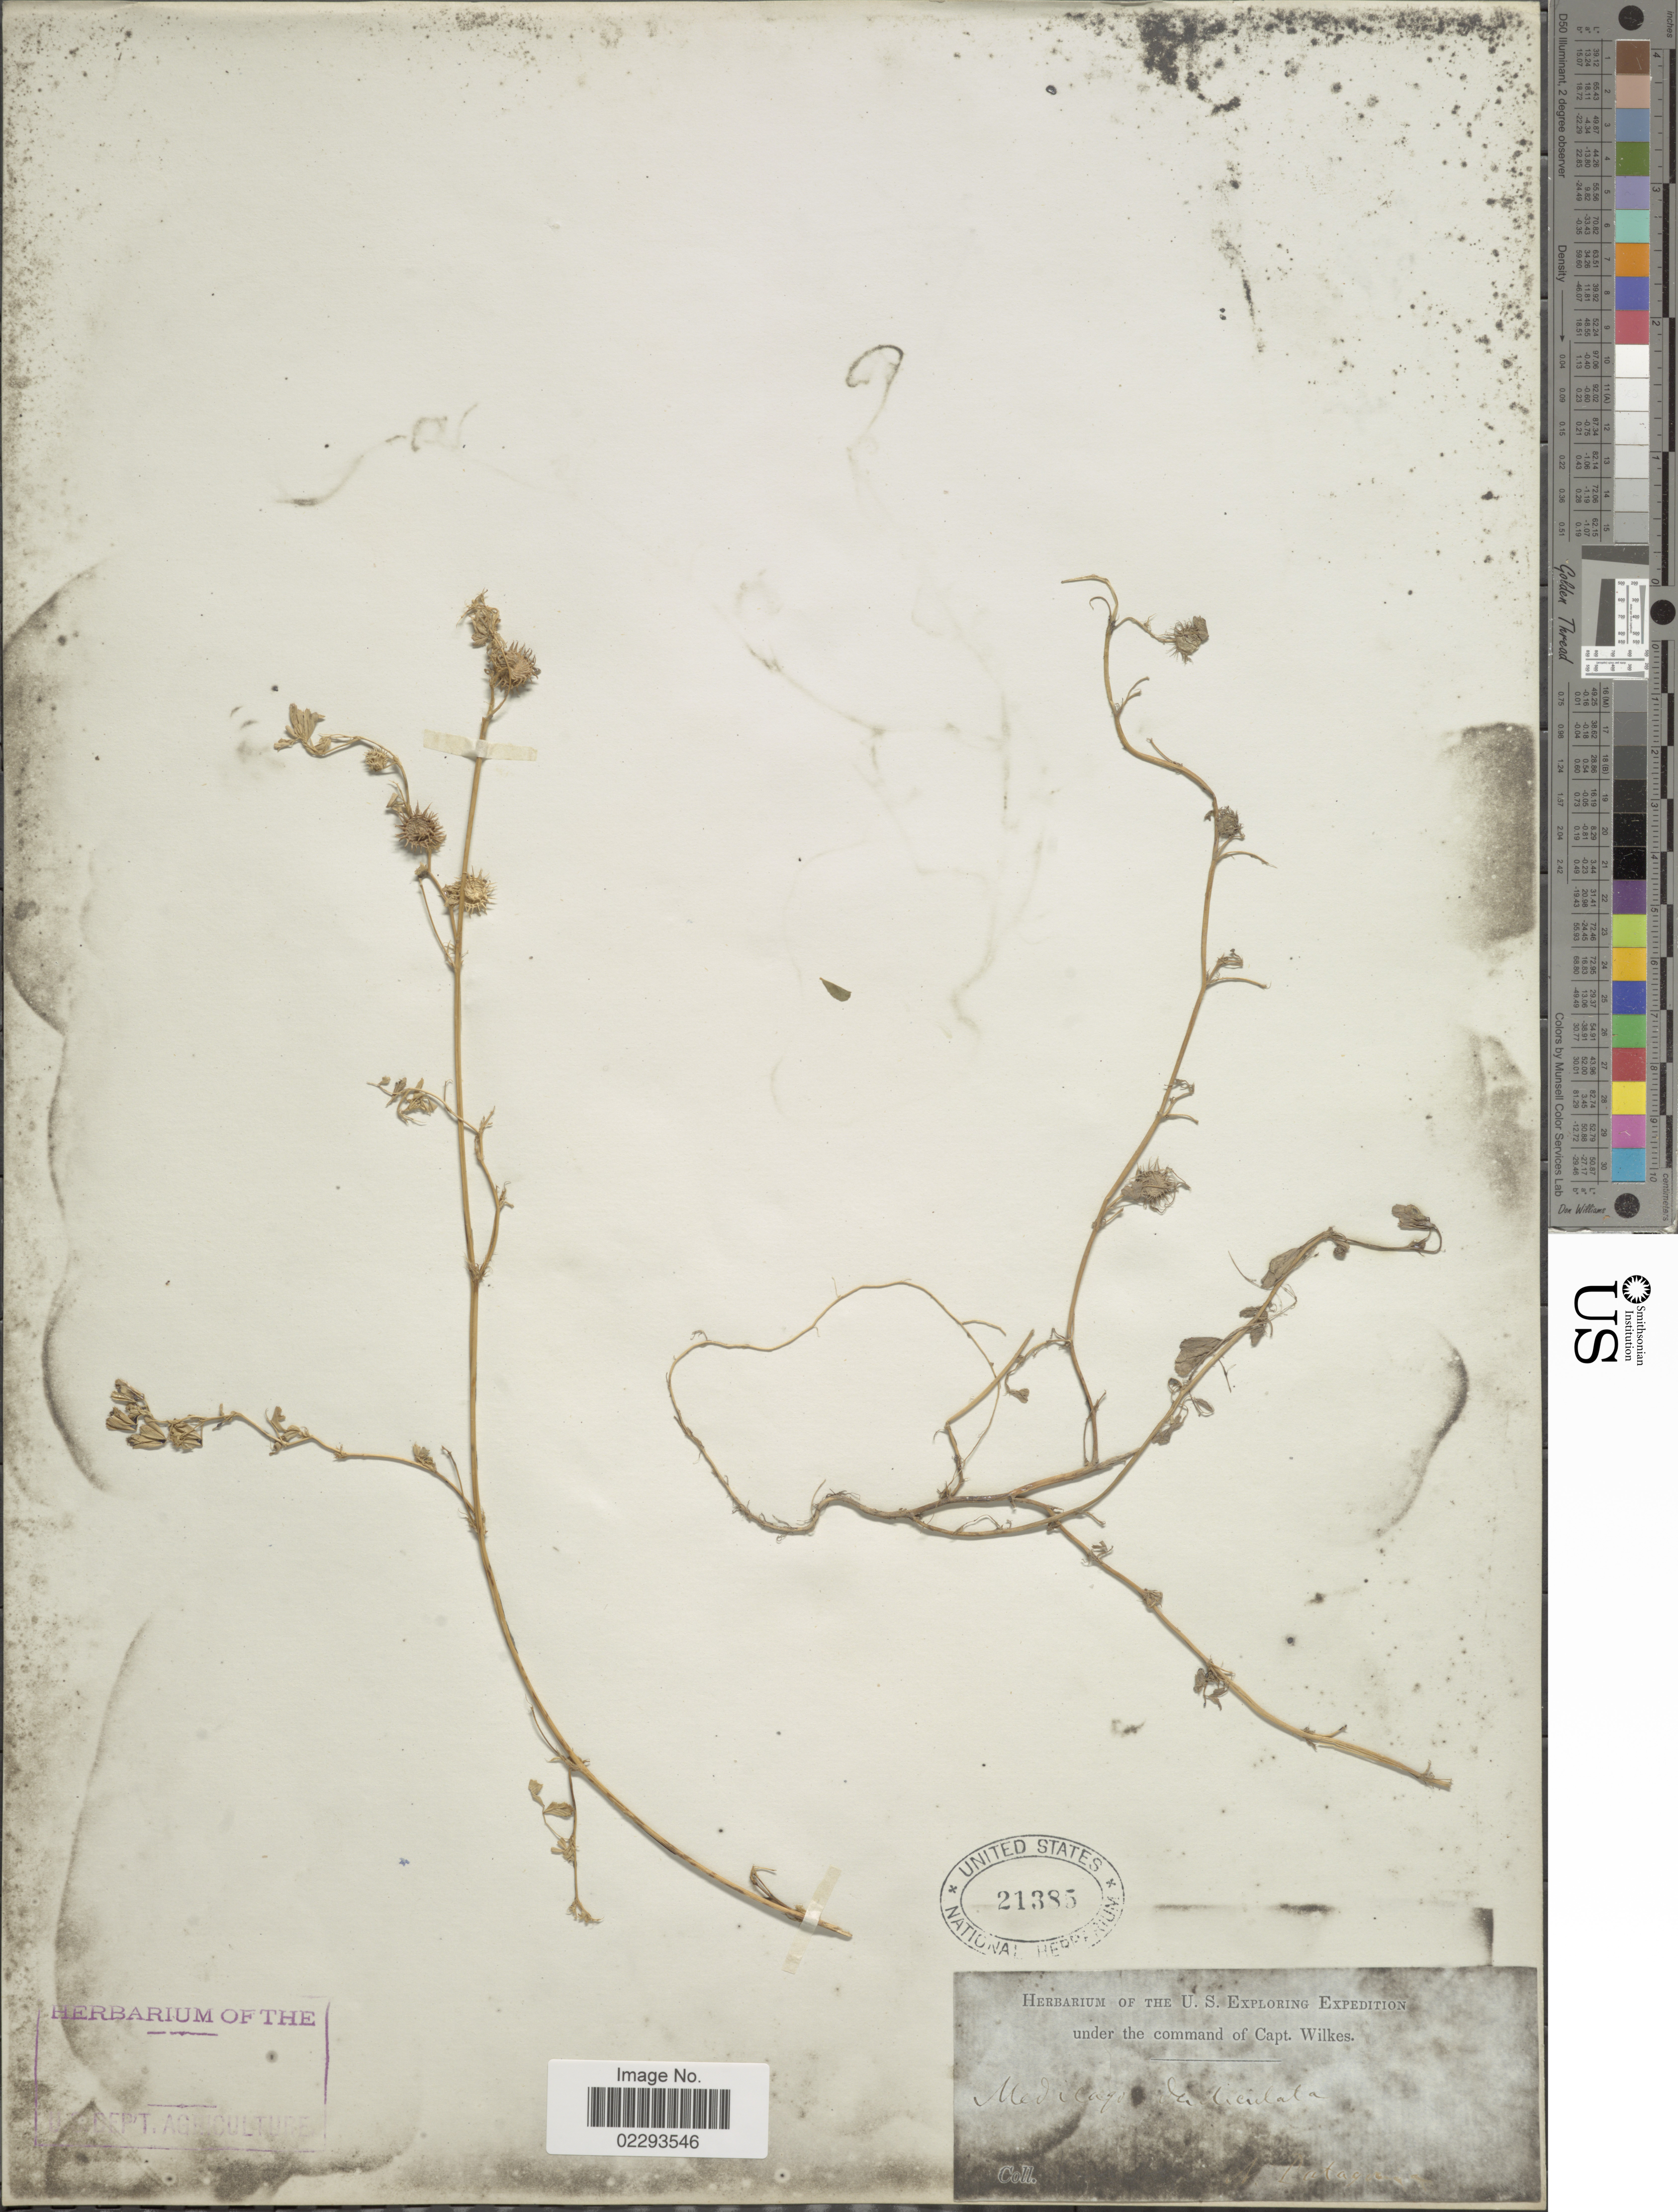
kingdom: Plantae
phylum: Tracheophyta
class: Magnoliopsida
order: Fabales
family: Fabaceae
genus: Medicago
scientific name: Medicago denticulata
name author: Willd.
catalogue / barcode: US 21385